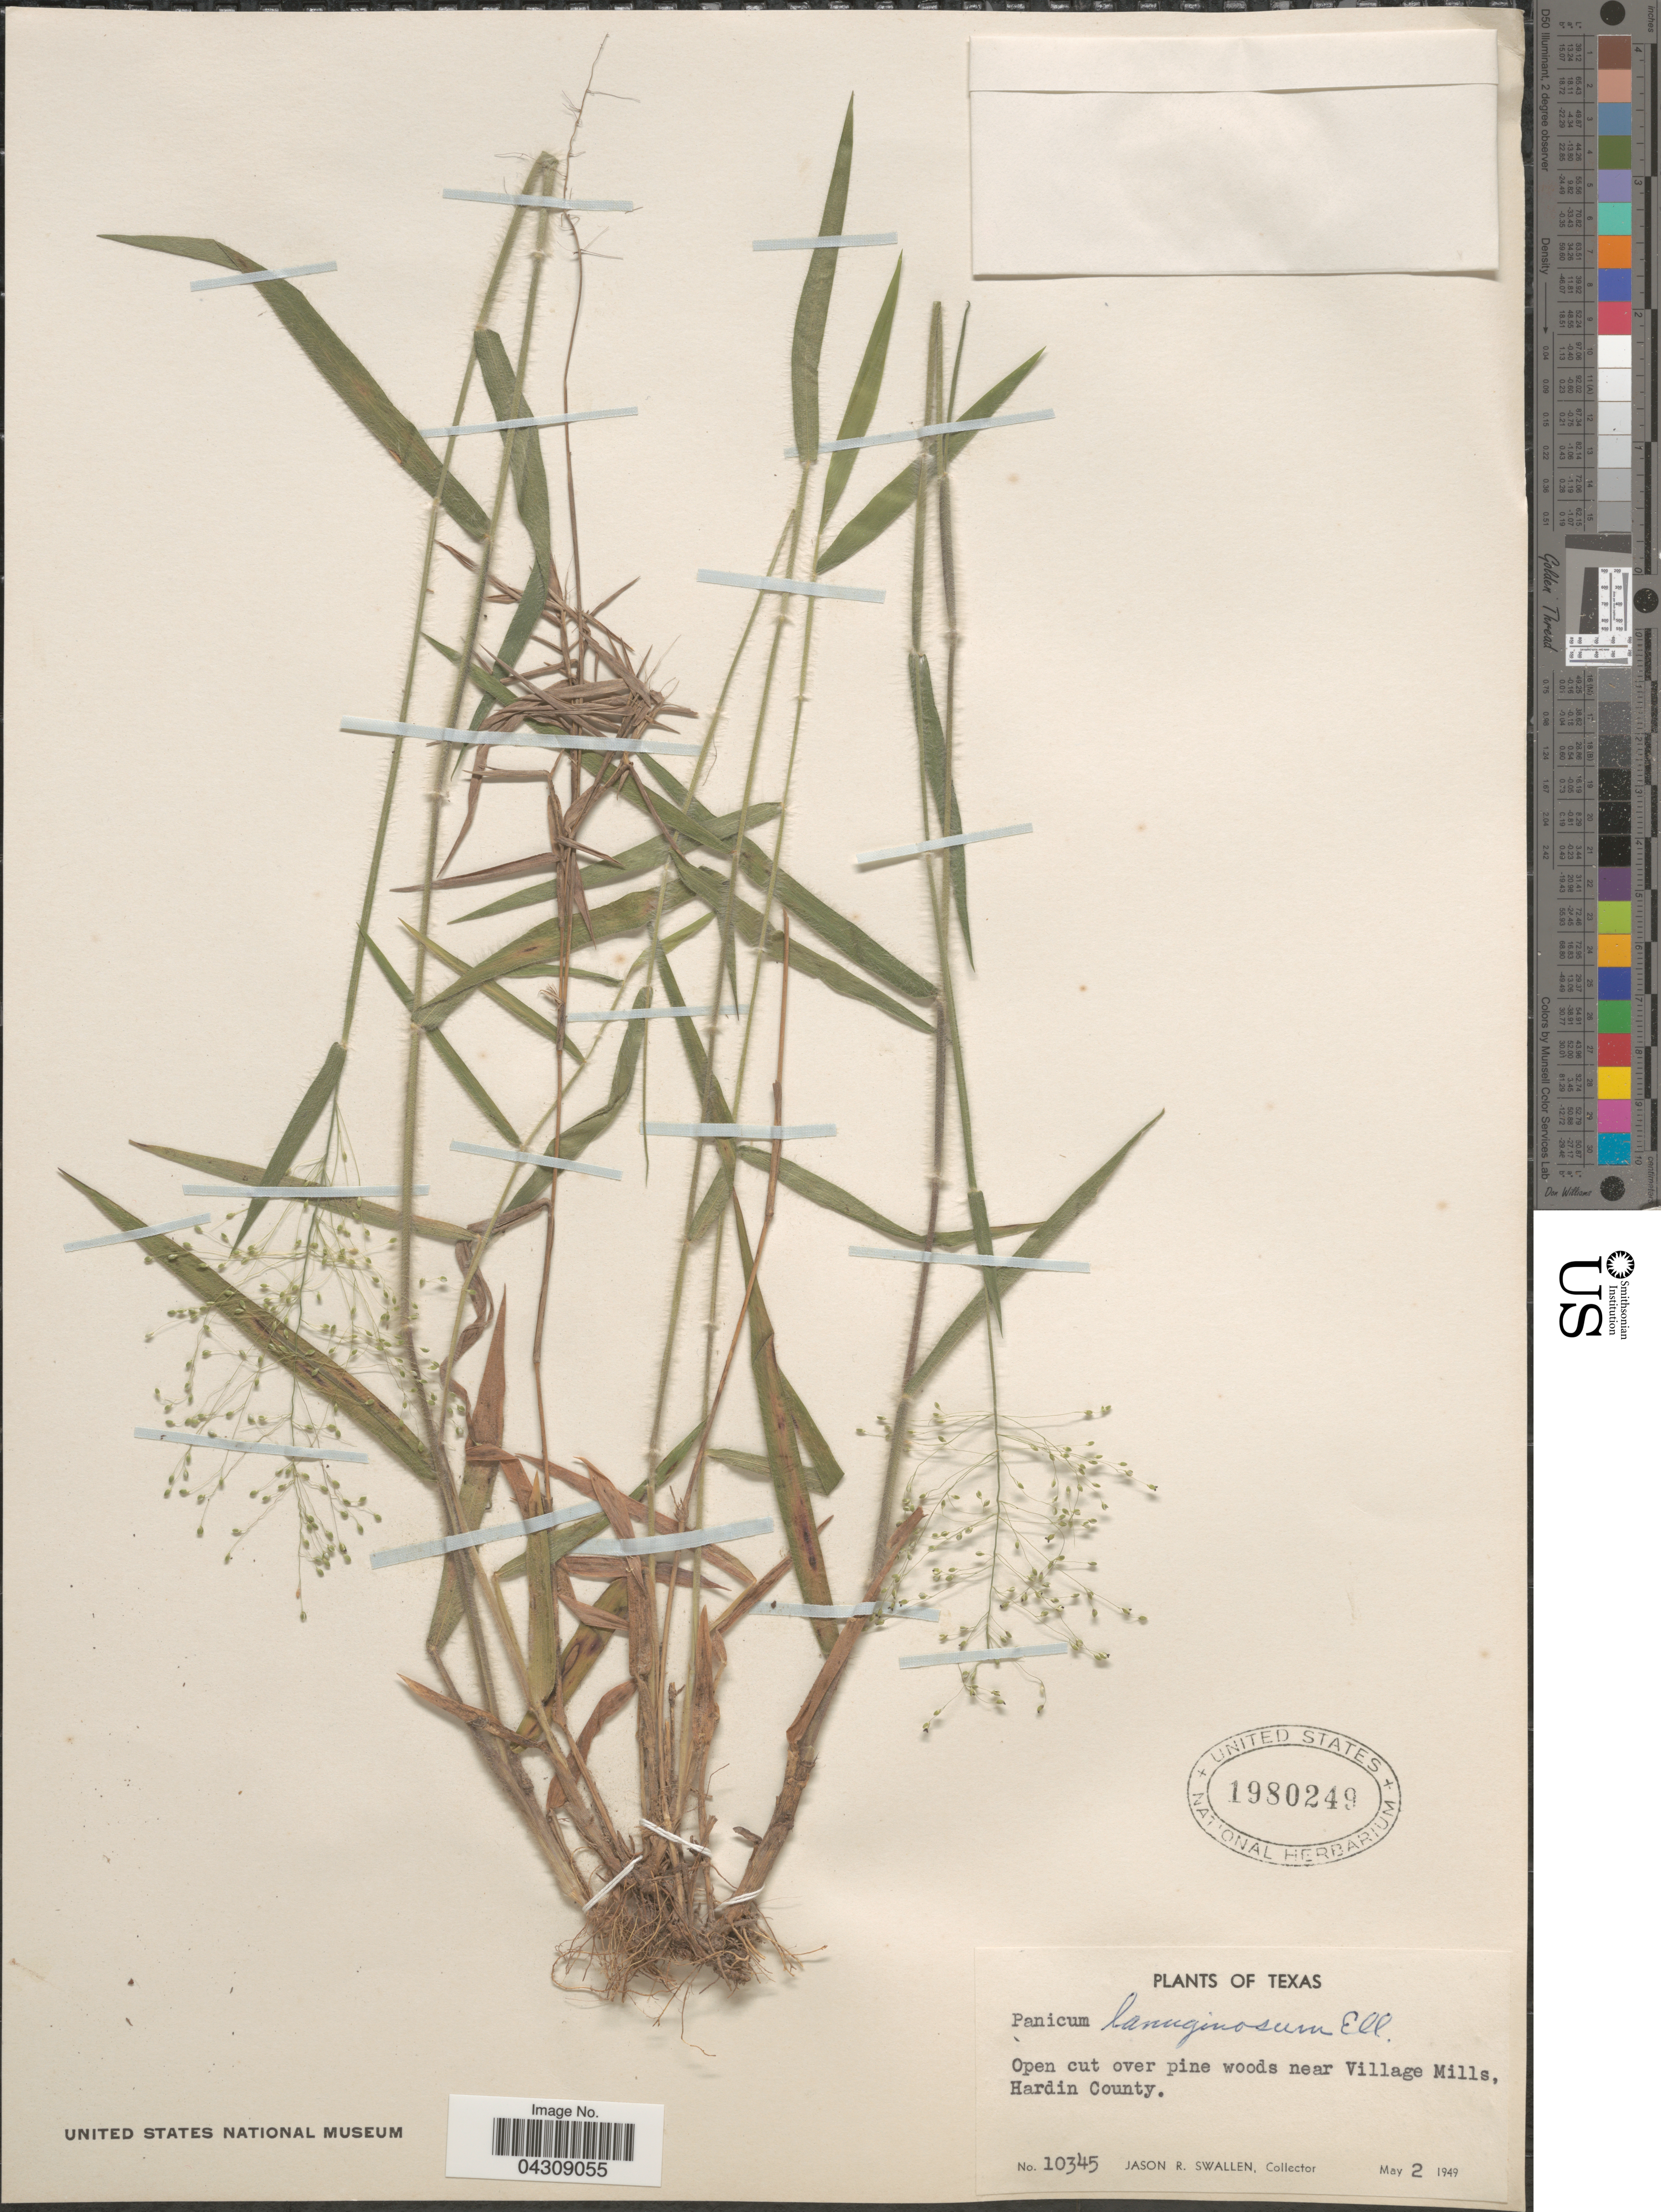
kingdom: Plantae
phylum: Tracheophyta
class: Liliopsida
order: Poales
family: Poaceae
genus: Dichanthelium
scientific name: Dichanthelium acuminatum var. acuminatum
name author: (Sw.) Gould & C.A. Clark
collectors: J. R. Swallen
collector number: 10345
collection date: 1949-05-02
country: United States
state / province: Texas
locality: Near Village Mills, Hardin County.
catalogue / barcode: US 1980249